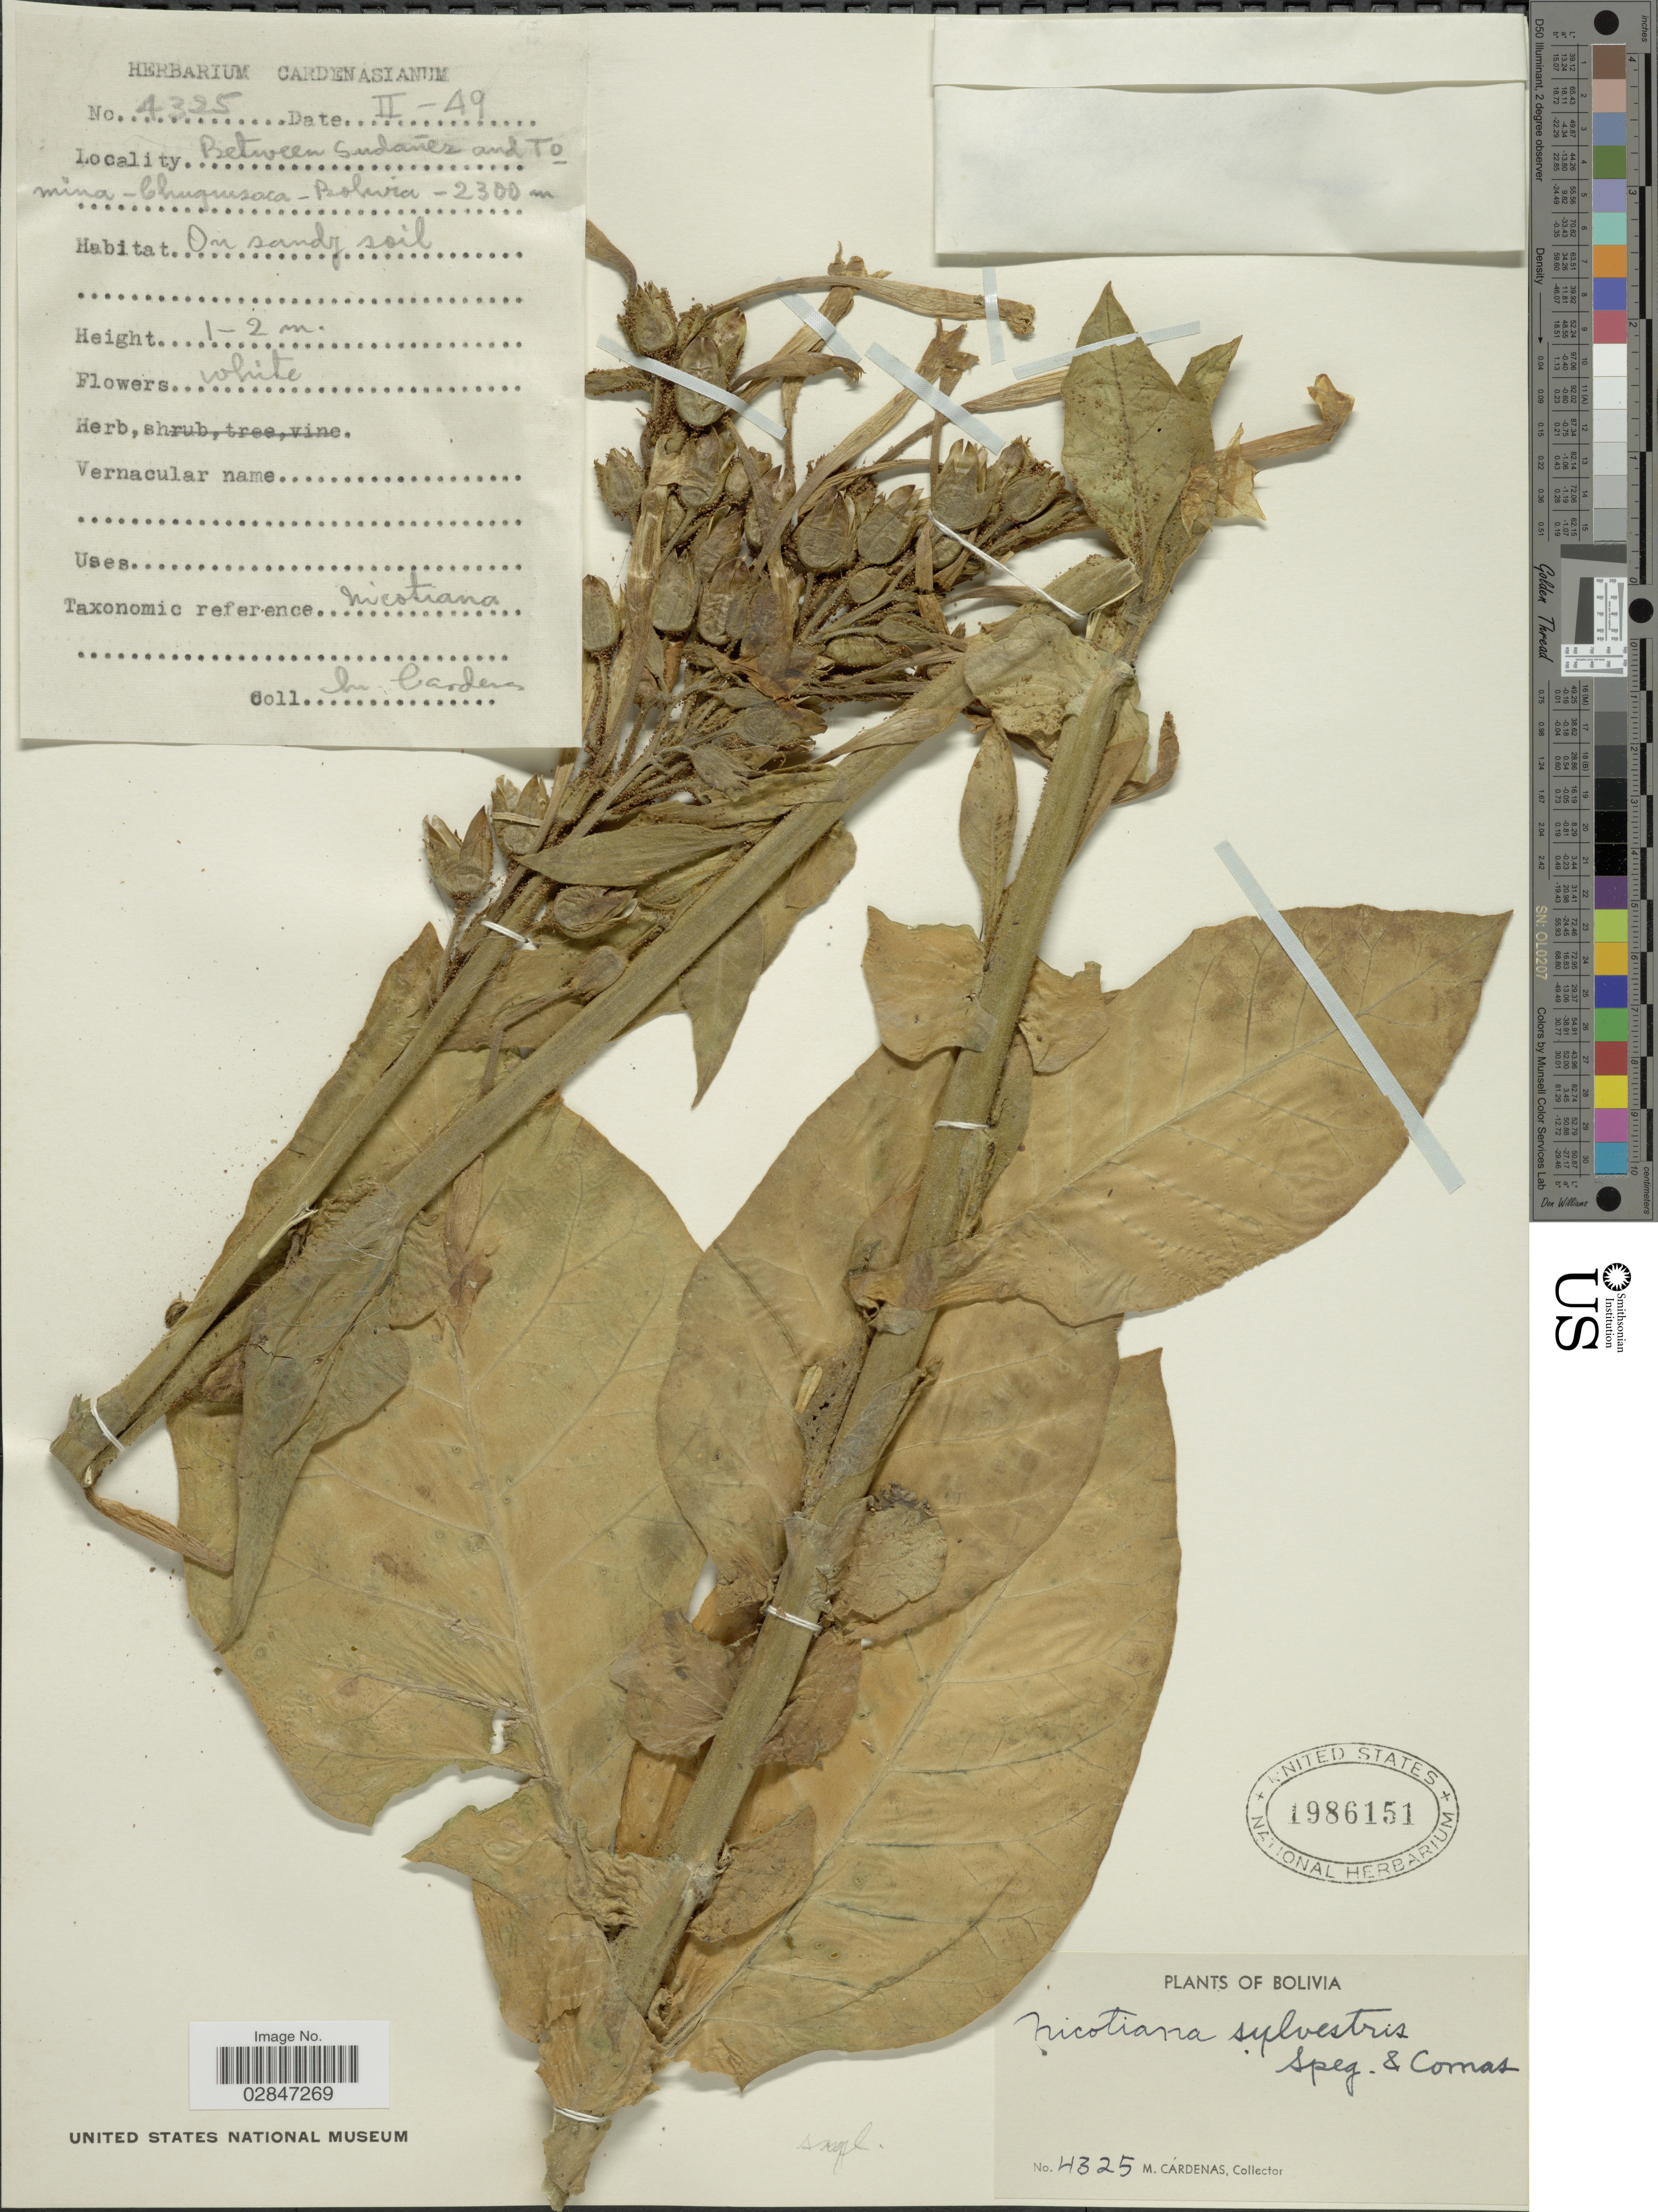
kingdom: Plantae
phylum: Tracheophyta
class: Magnoliopsida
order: Solanales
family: Solanaceae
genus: Nicotiana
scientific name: Nicotiana sylvestris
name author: Speg.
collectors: M. Cárdenas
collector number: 4325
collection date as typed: Transcribed d/m/y: /2/49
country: Bolivia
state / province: Chuquisaca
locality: Between Sudañez and Tomina, Chuquisaca, Bolivia.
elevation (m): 2300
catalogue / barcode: US 1986151